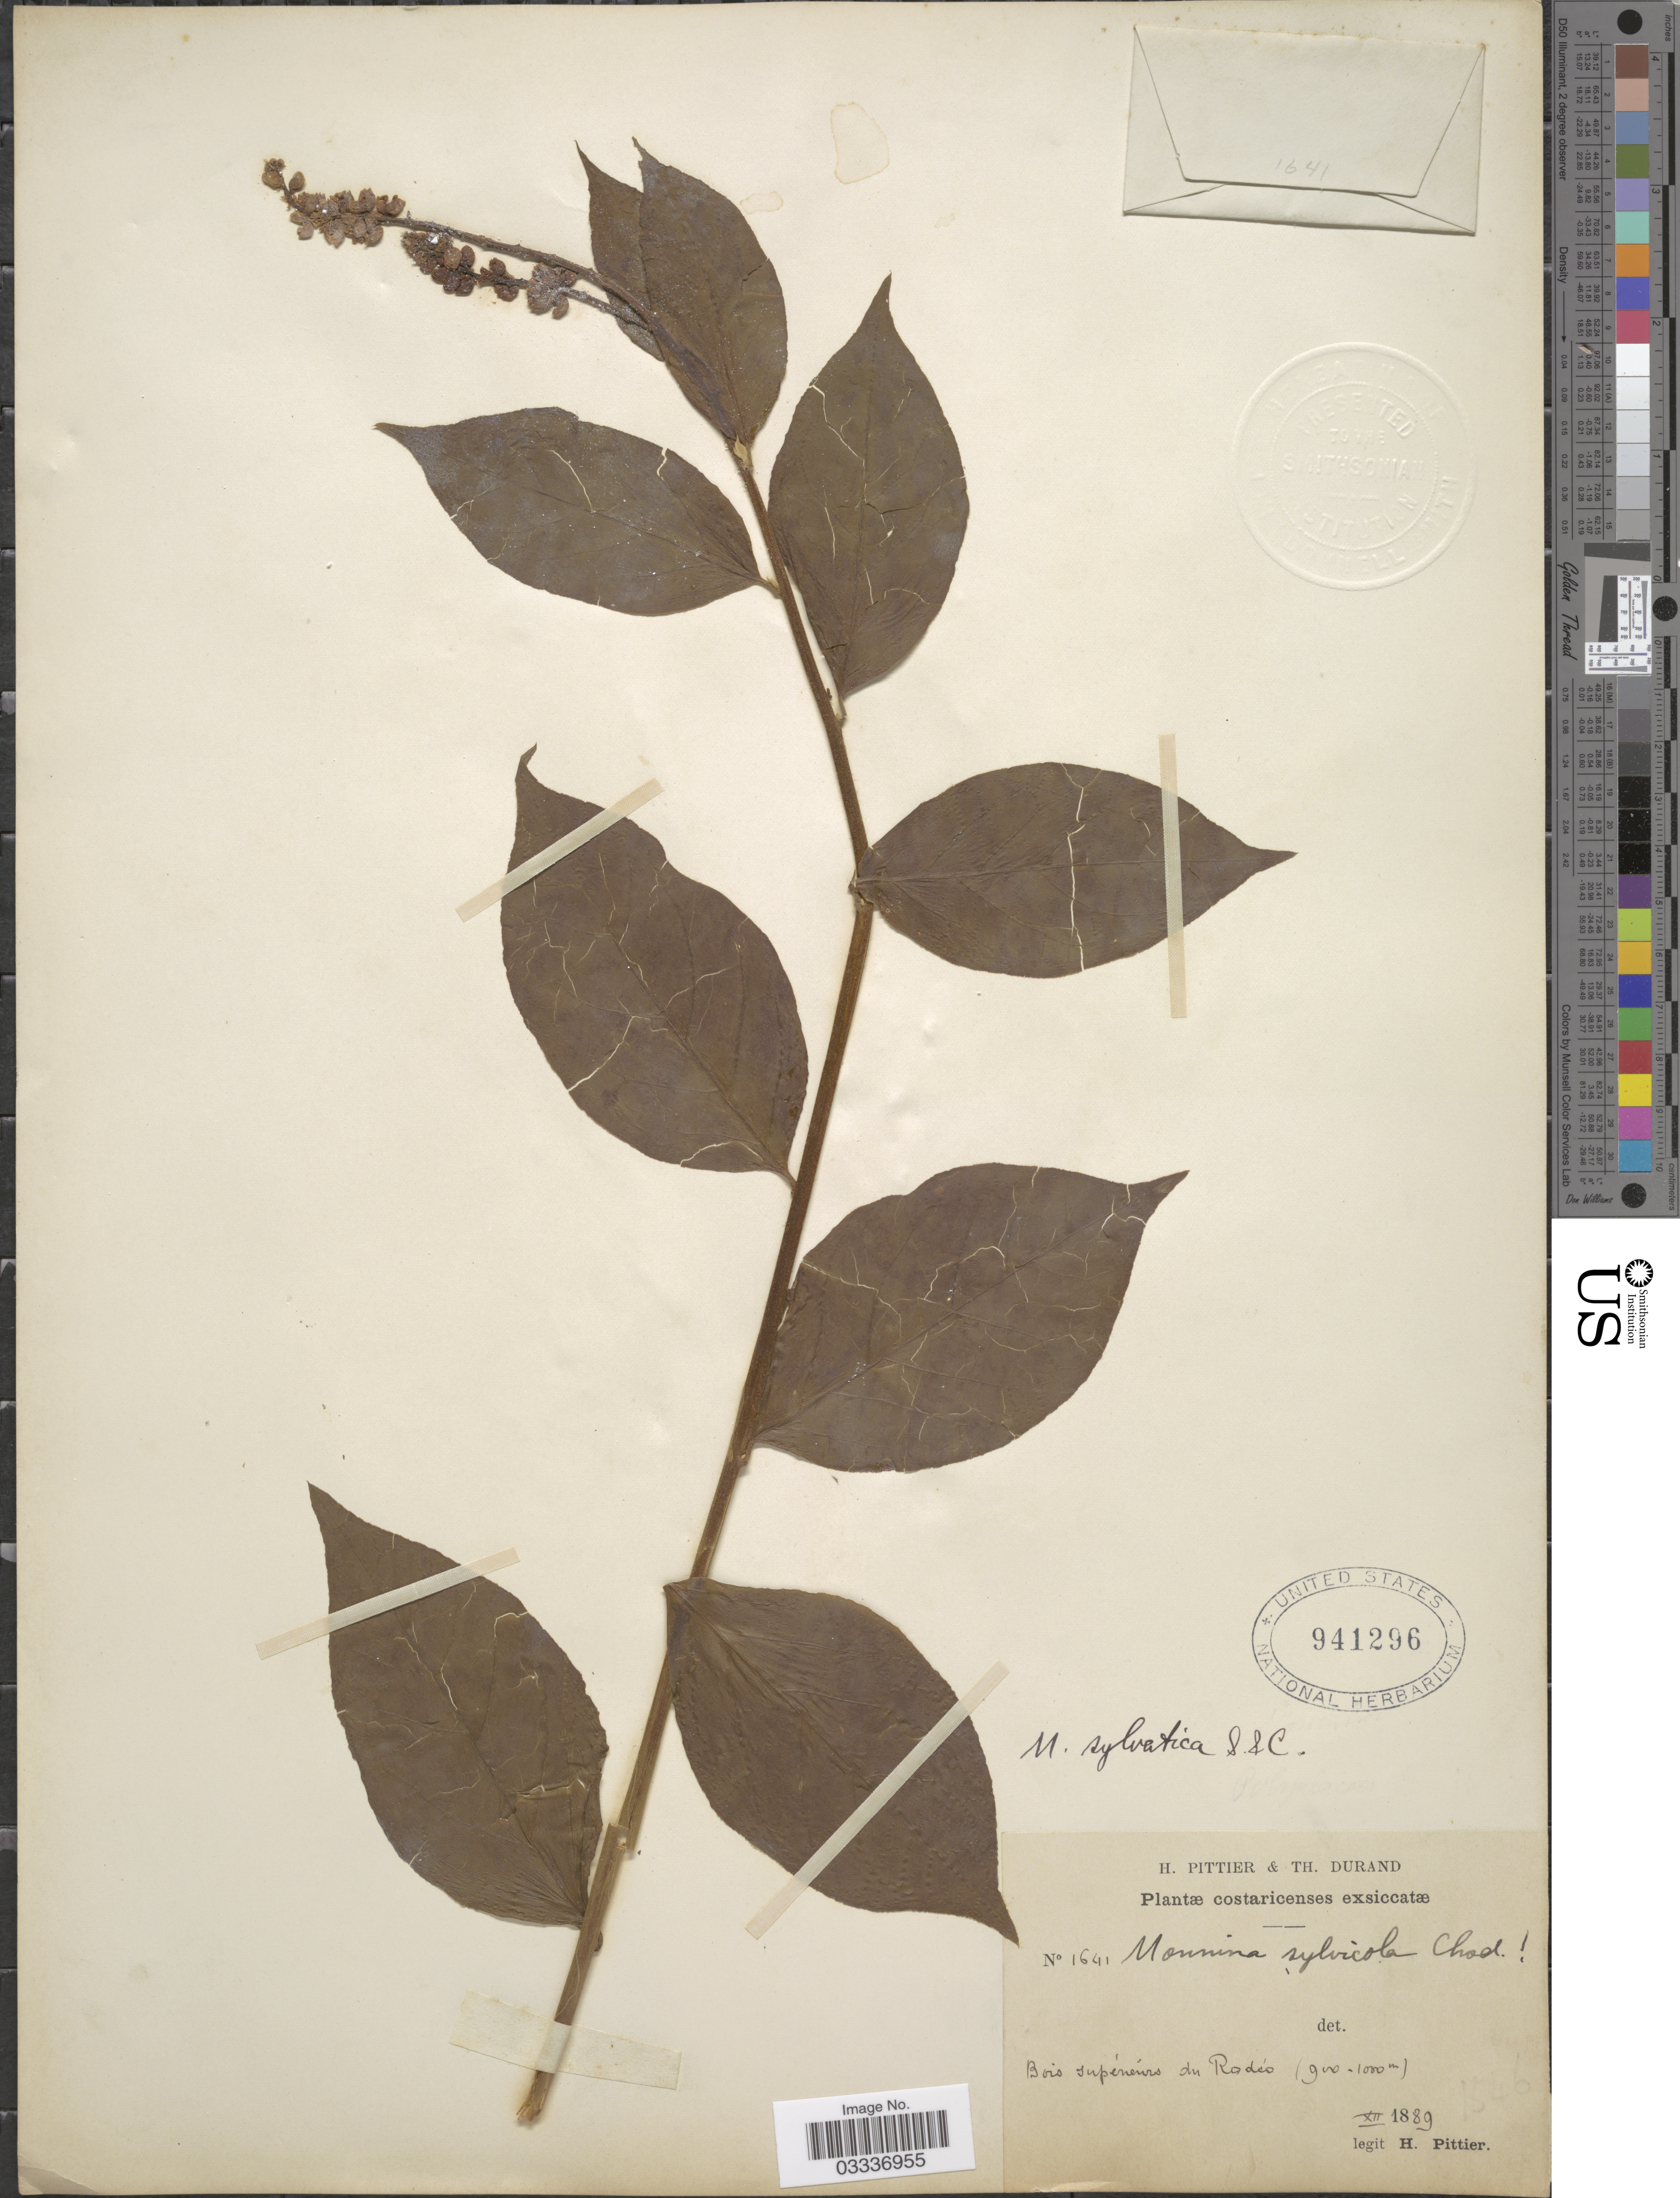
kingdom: Plantae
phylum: Tracheophyta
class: Magnoliopsida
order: Fabales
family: Polygalaceae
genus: Monnina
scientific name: Monnina sylvatica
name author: Schltdl. & Cham.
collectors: H. F. Pittier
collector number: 1641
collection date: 1889-12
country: Costa Rica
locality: Bois supériéurs du Rodéo.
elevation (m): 900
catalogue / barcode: US 941296